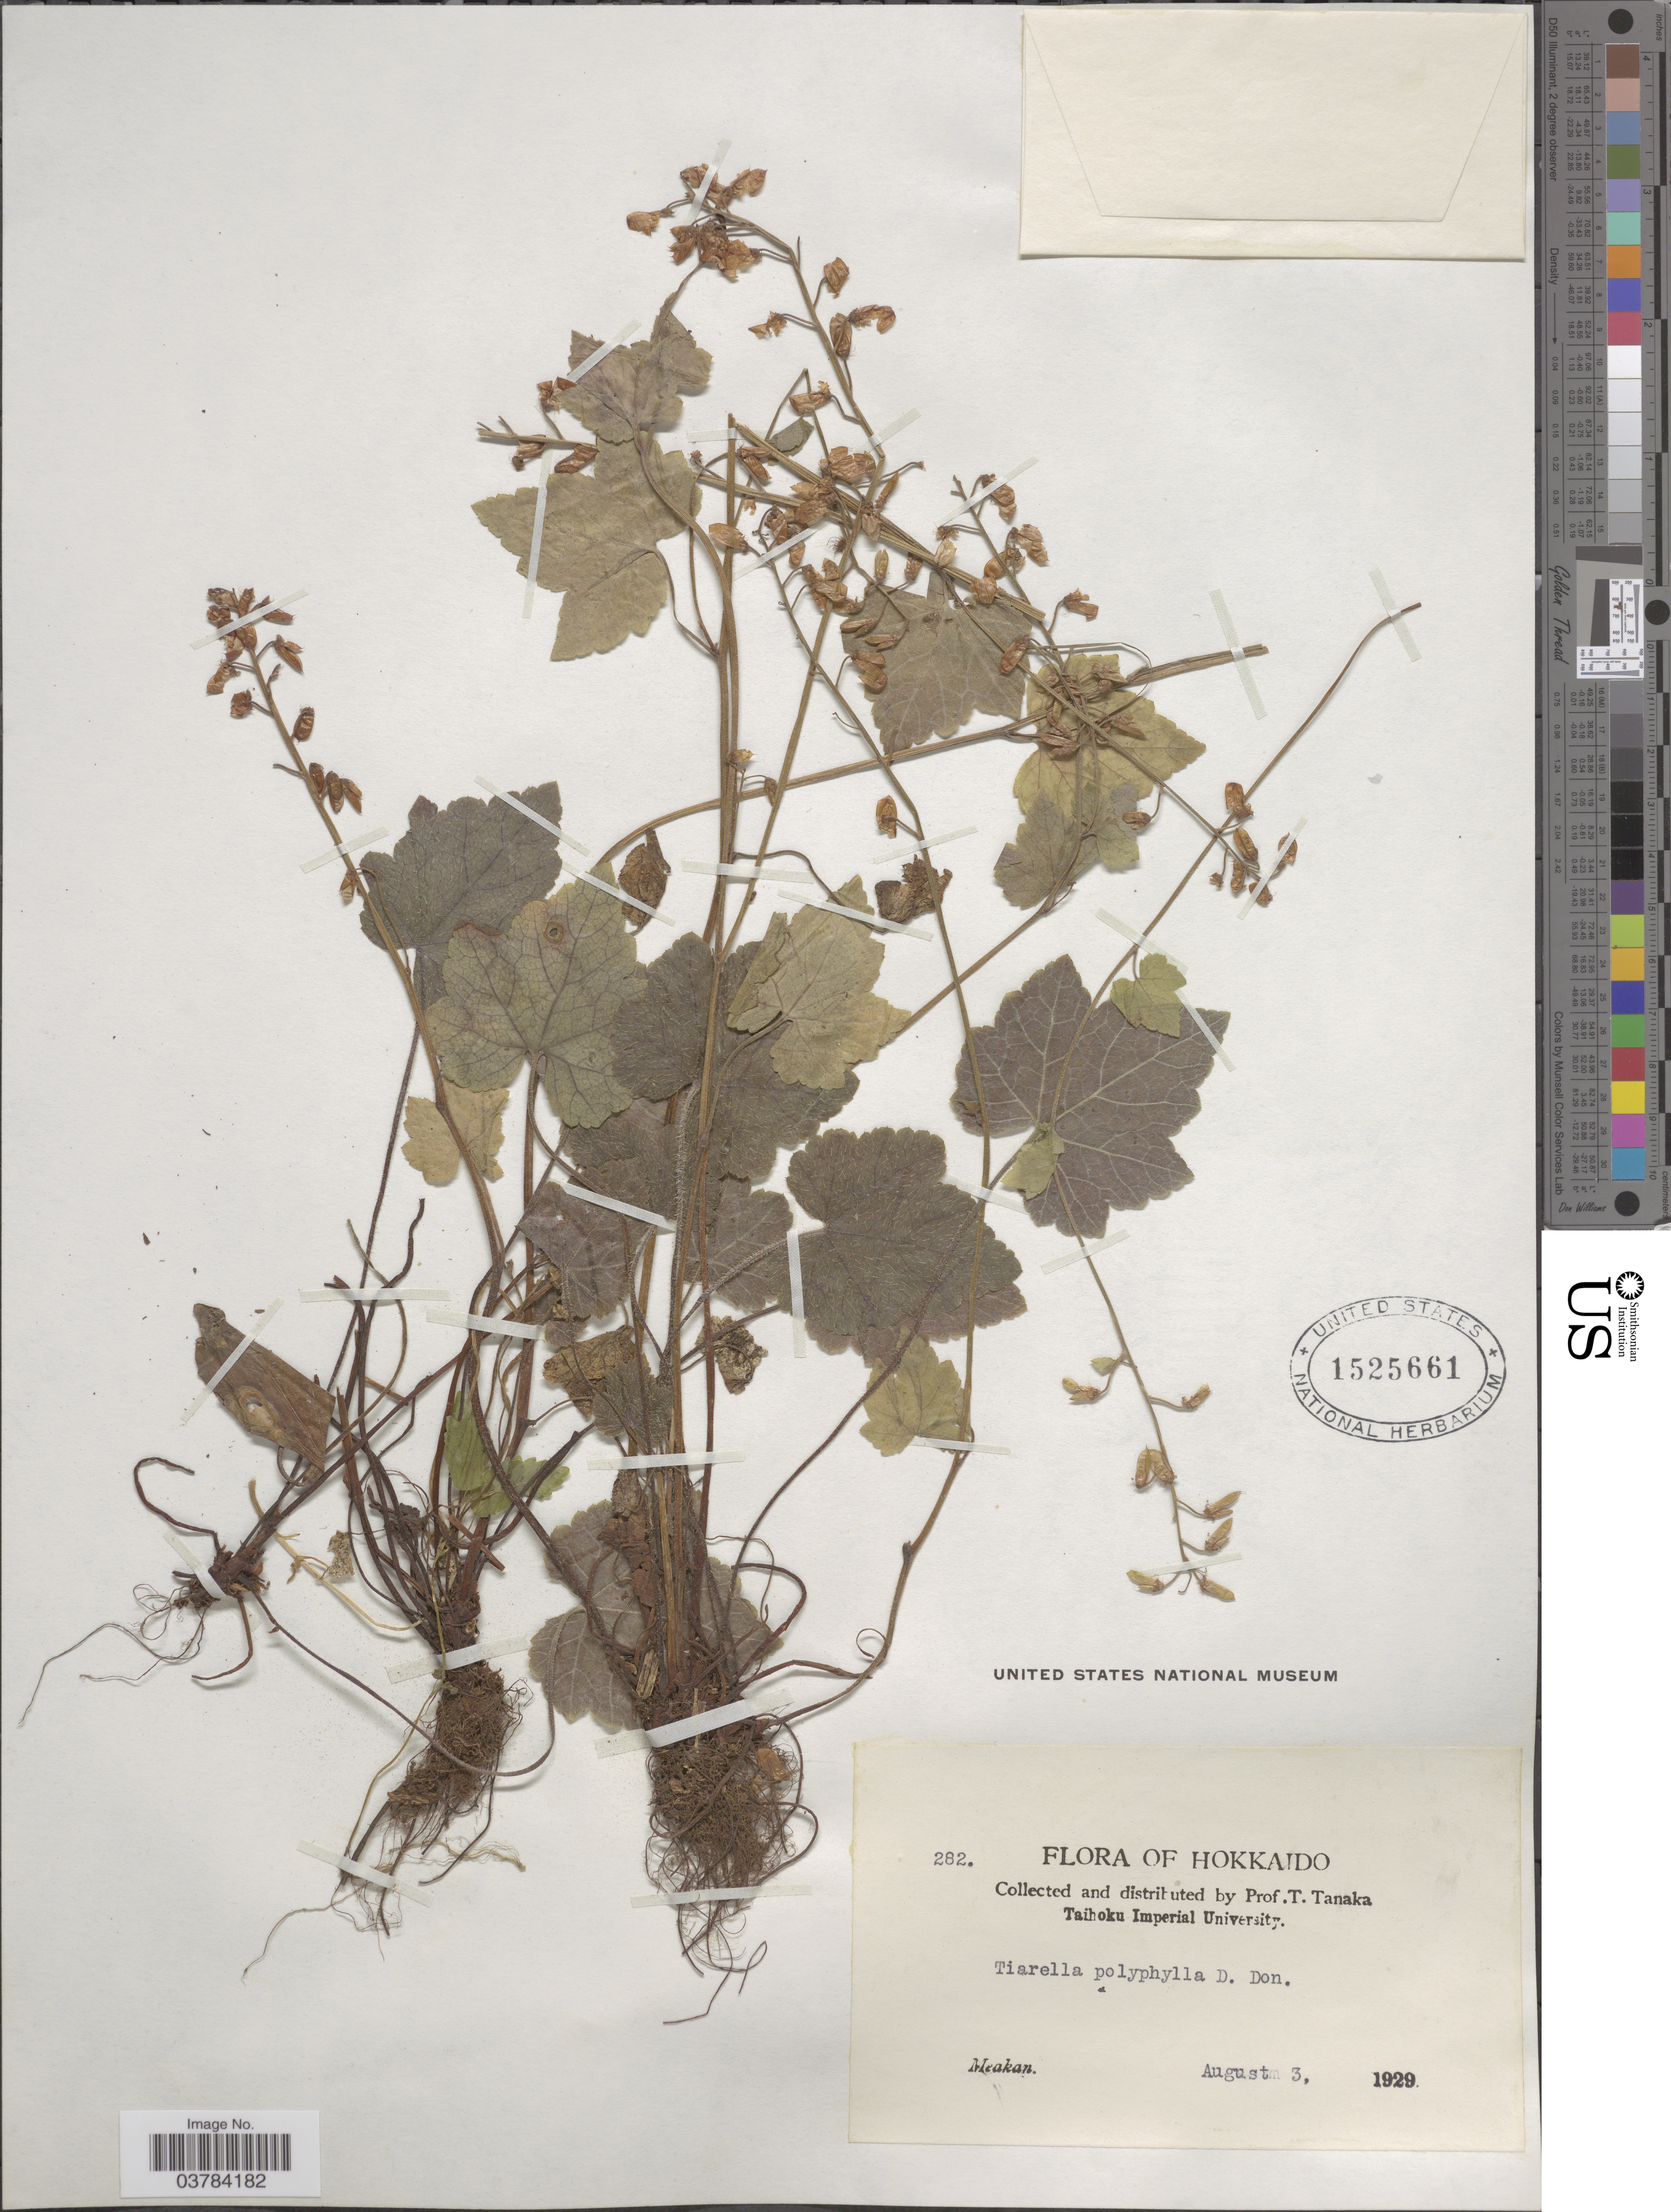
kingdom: Plantae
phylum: Tracheophyta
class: Magnoliopsida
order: Saxifragales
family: Saxifragaceae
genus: Tiarella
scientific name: Tiarella polyphylla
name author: D. Don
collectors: T. Tanaka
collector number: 282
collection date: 1929-08-03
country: Japan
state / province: Hokkaidō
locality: Meakan.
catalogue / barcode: US 1525661